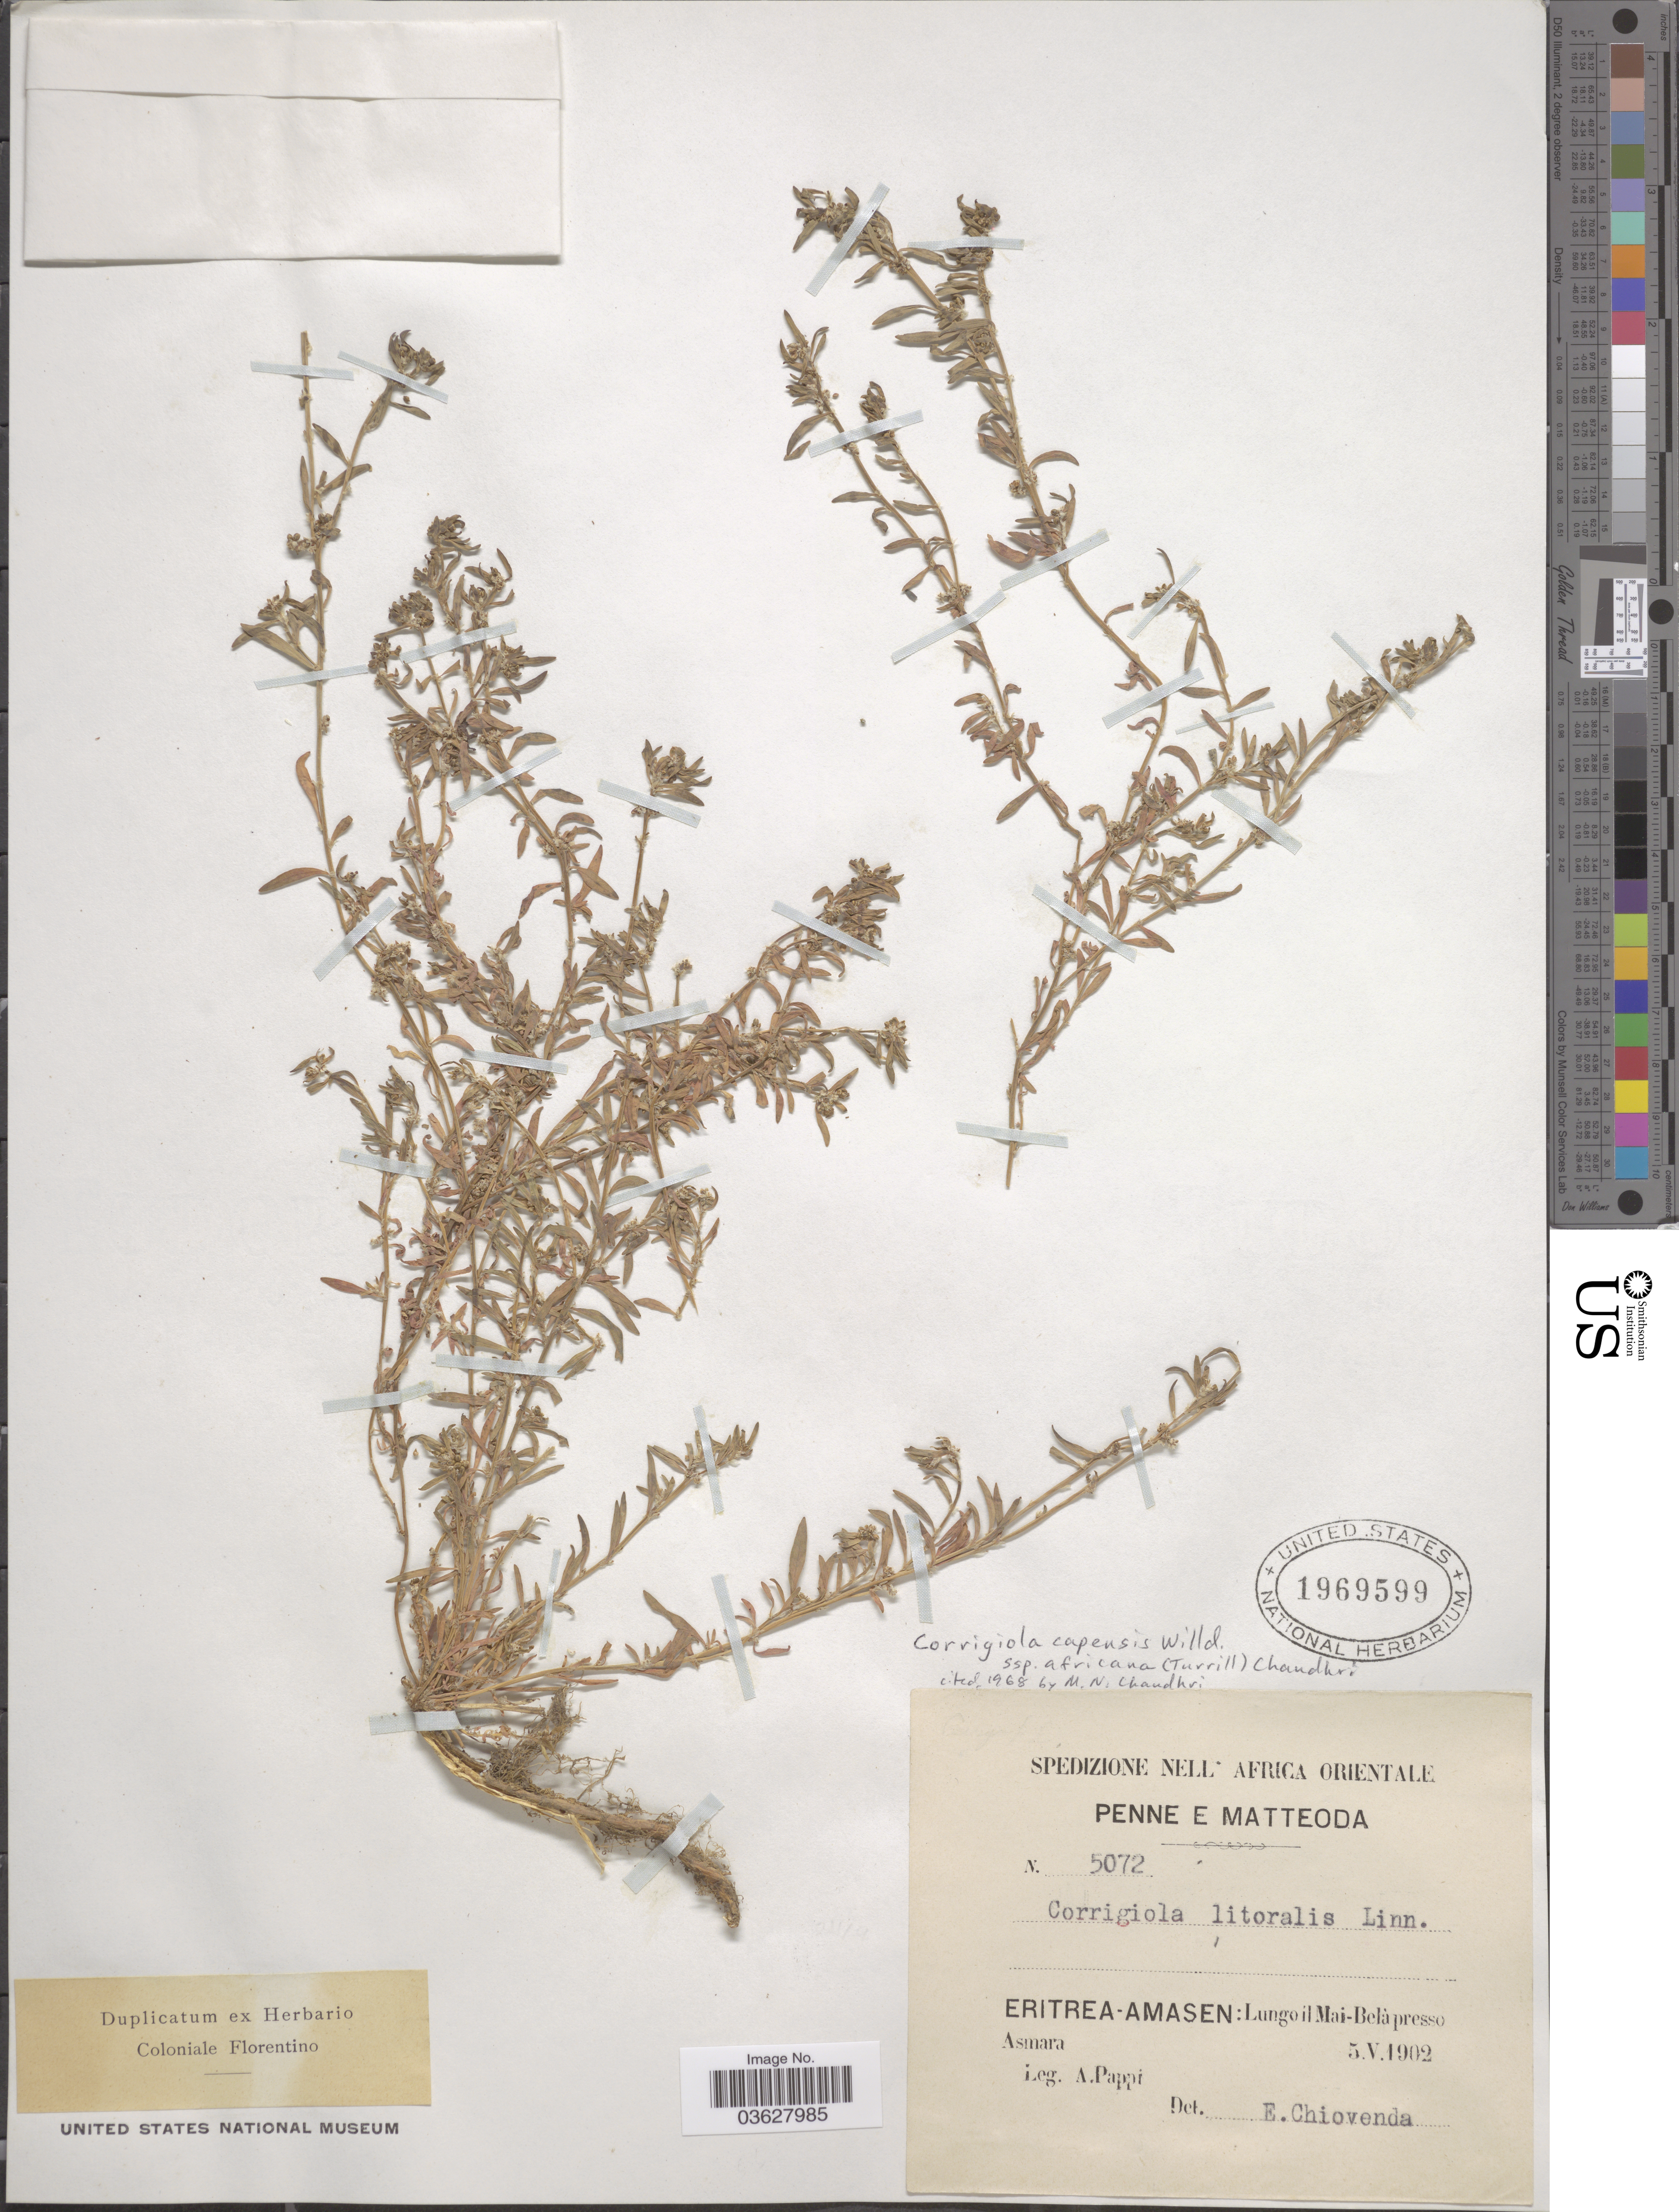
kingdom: Plantae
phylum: Tracheophyta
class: Magnoliopsida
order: Caryophyllales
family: Caryophyllaceae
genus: Corrigiola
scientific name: Corrigiola capensis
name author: Willd.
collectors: A. Pappi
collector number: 5072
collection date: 1902-05-05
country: Eritrea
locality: Eritrea-Amasen: Lungo il Mai-Belà presso Asmara.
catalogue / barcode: US 1969599